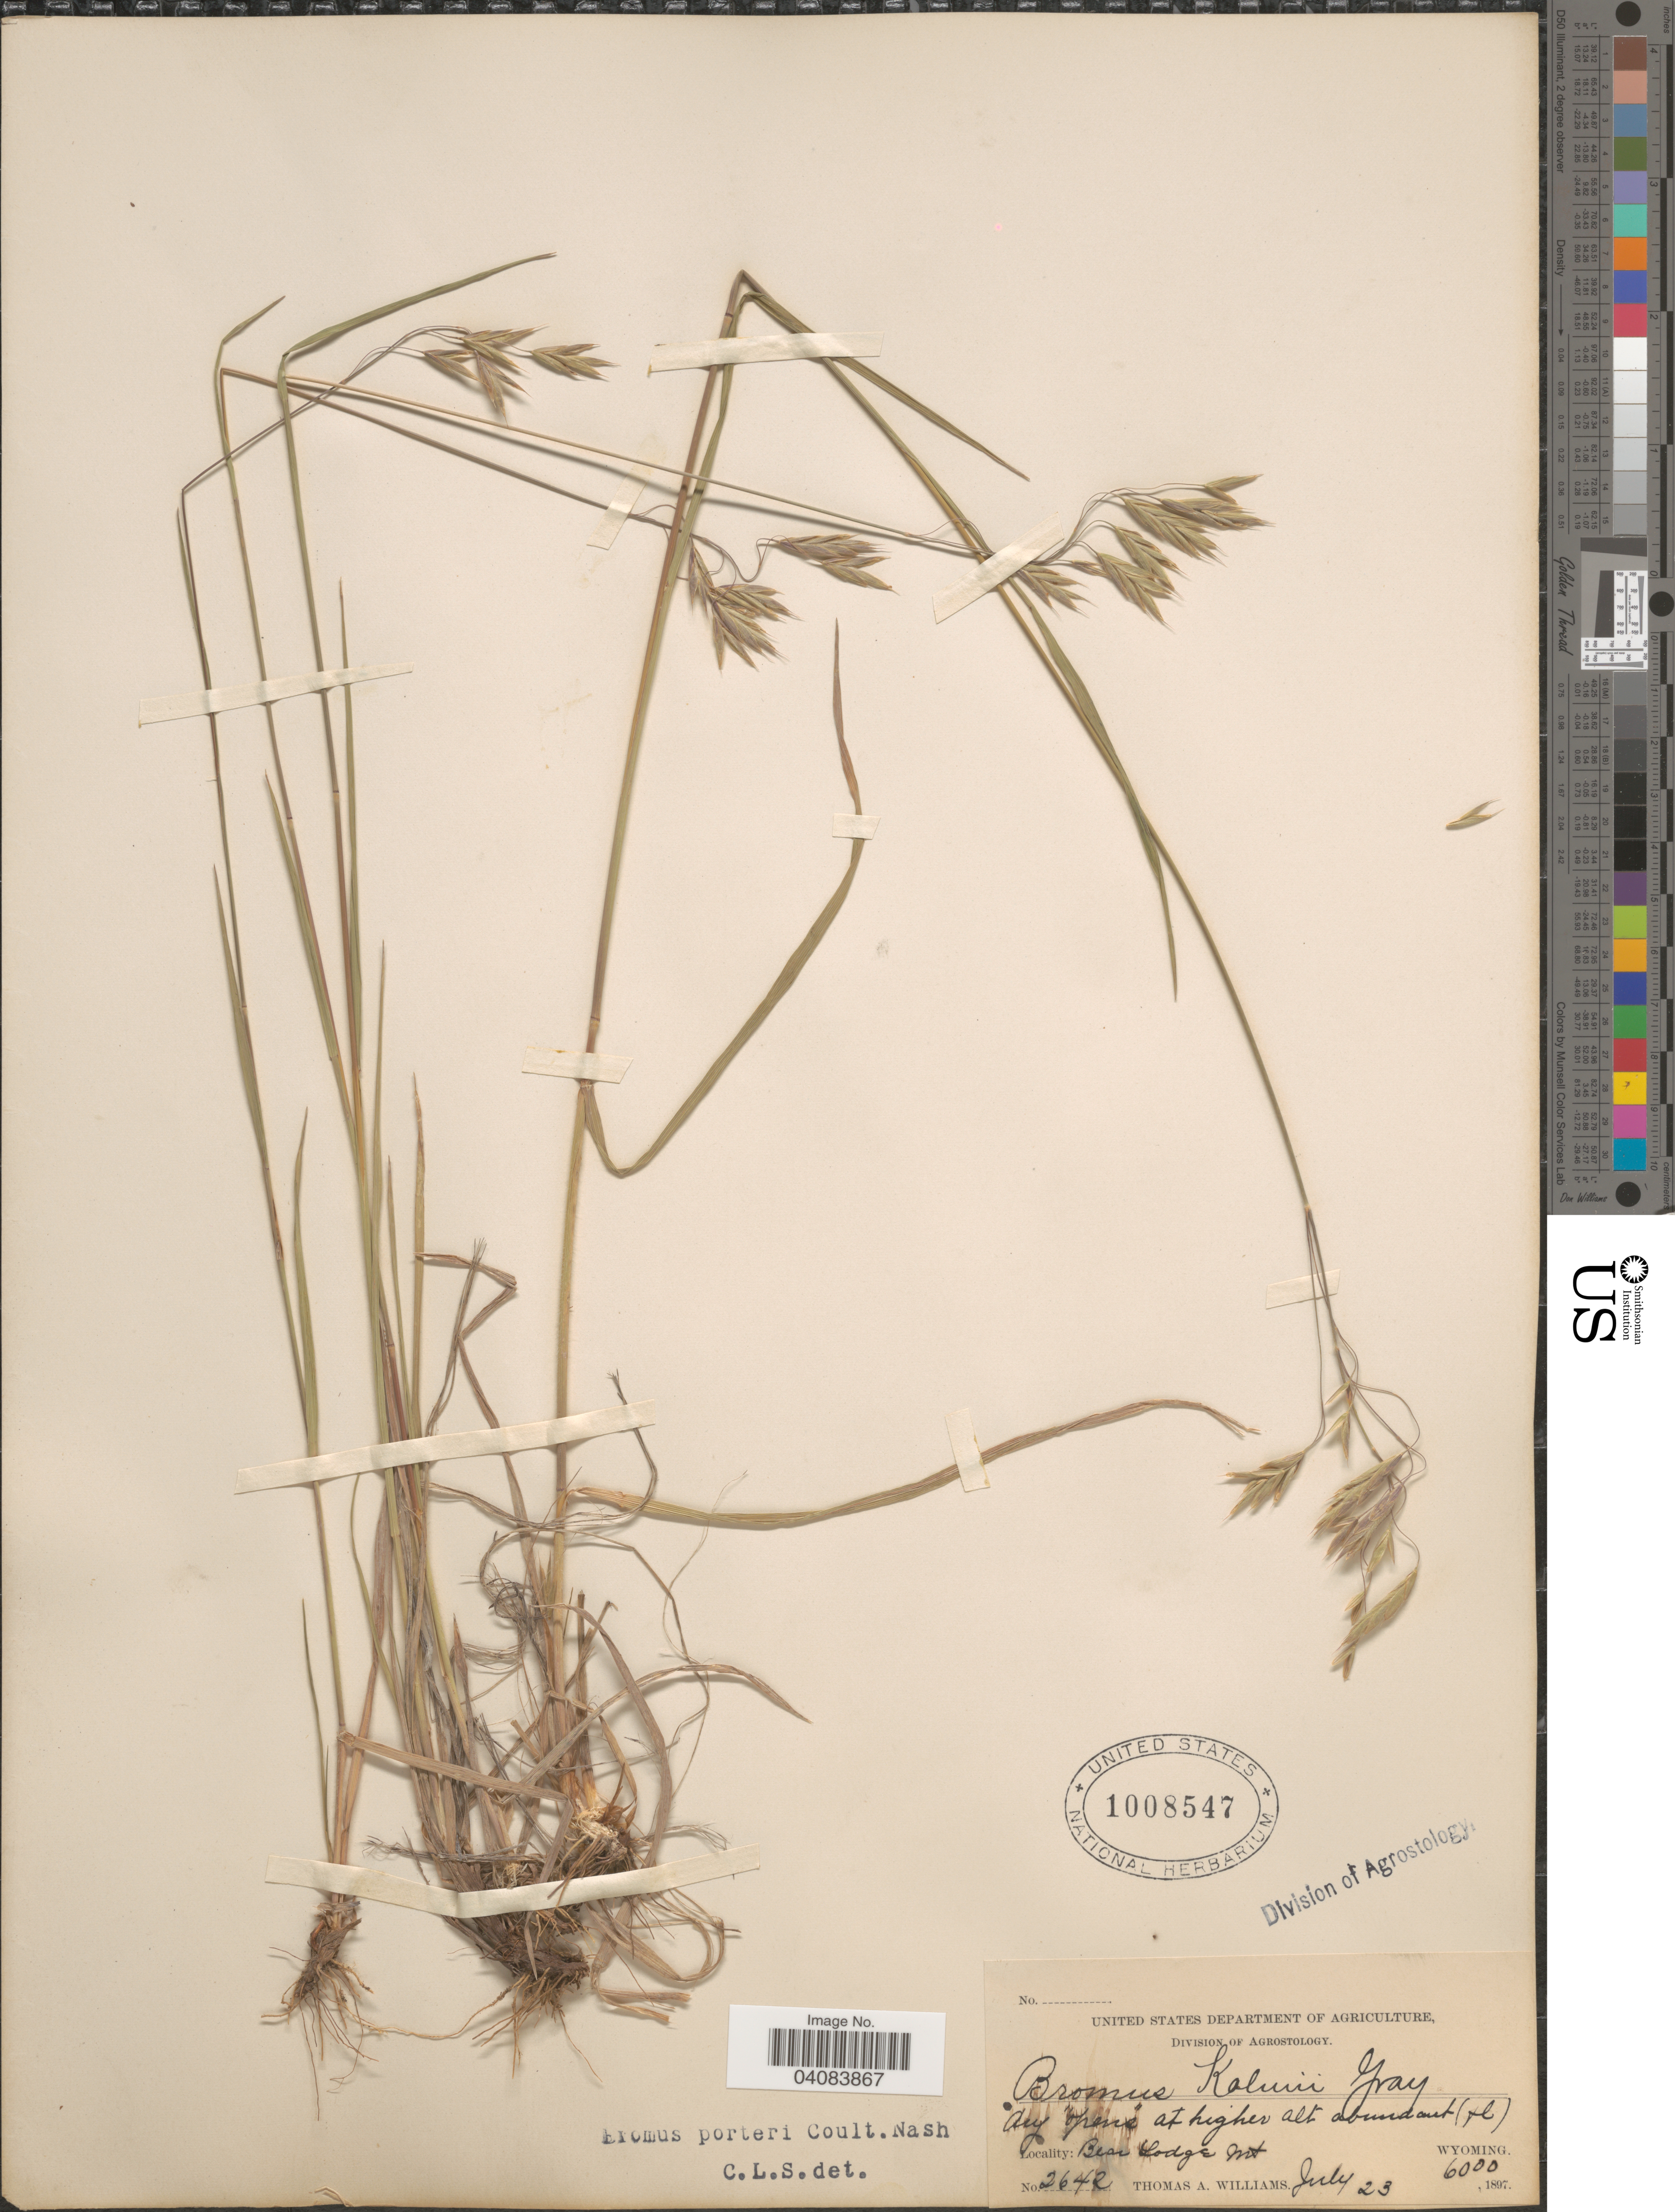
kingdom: Plantae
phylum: Tracheophyta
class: Liliopsida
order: Poales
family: Poaceae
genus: Bromus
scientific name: Bromus porteri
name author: (J.M. Coult.) Nash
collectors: T. A. Williams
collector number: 2642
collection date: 1897-07-23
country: United States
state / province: Wyoming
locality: Bear Lodge Mt.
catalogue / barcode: US 1008547